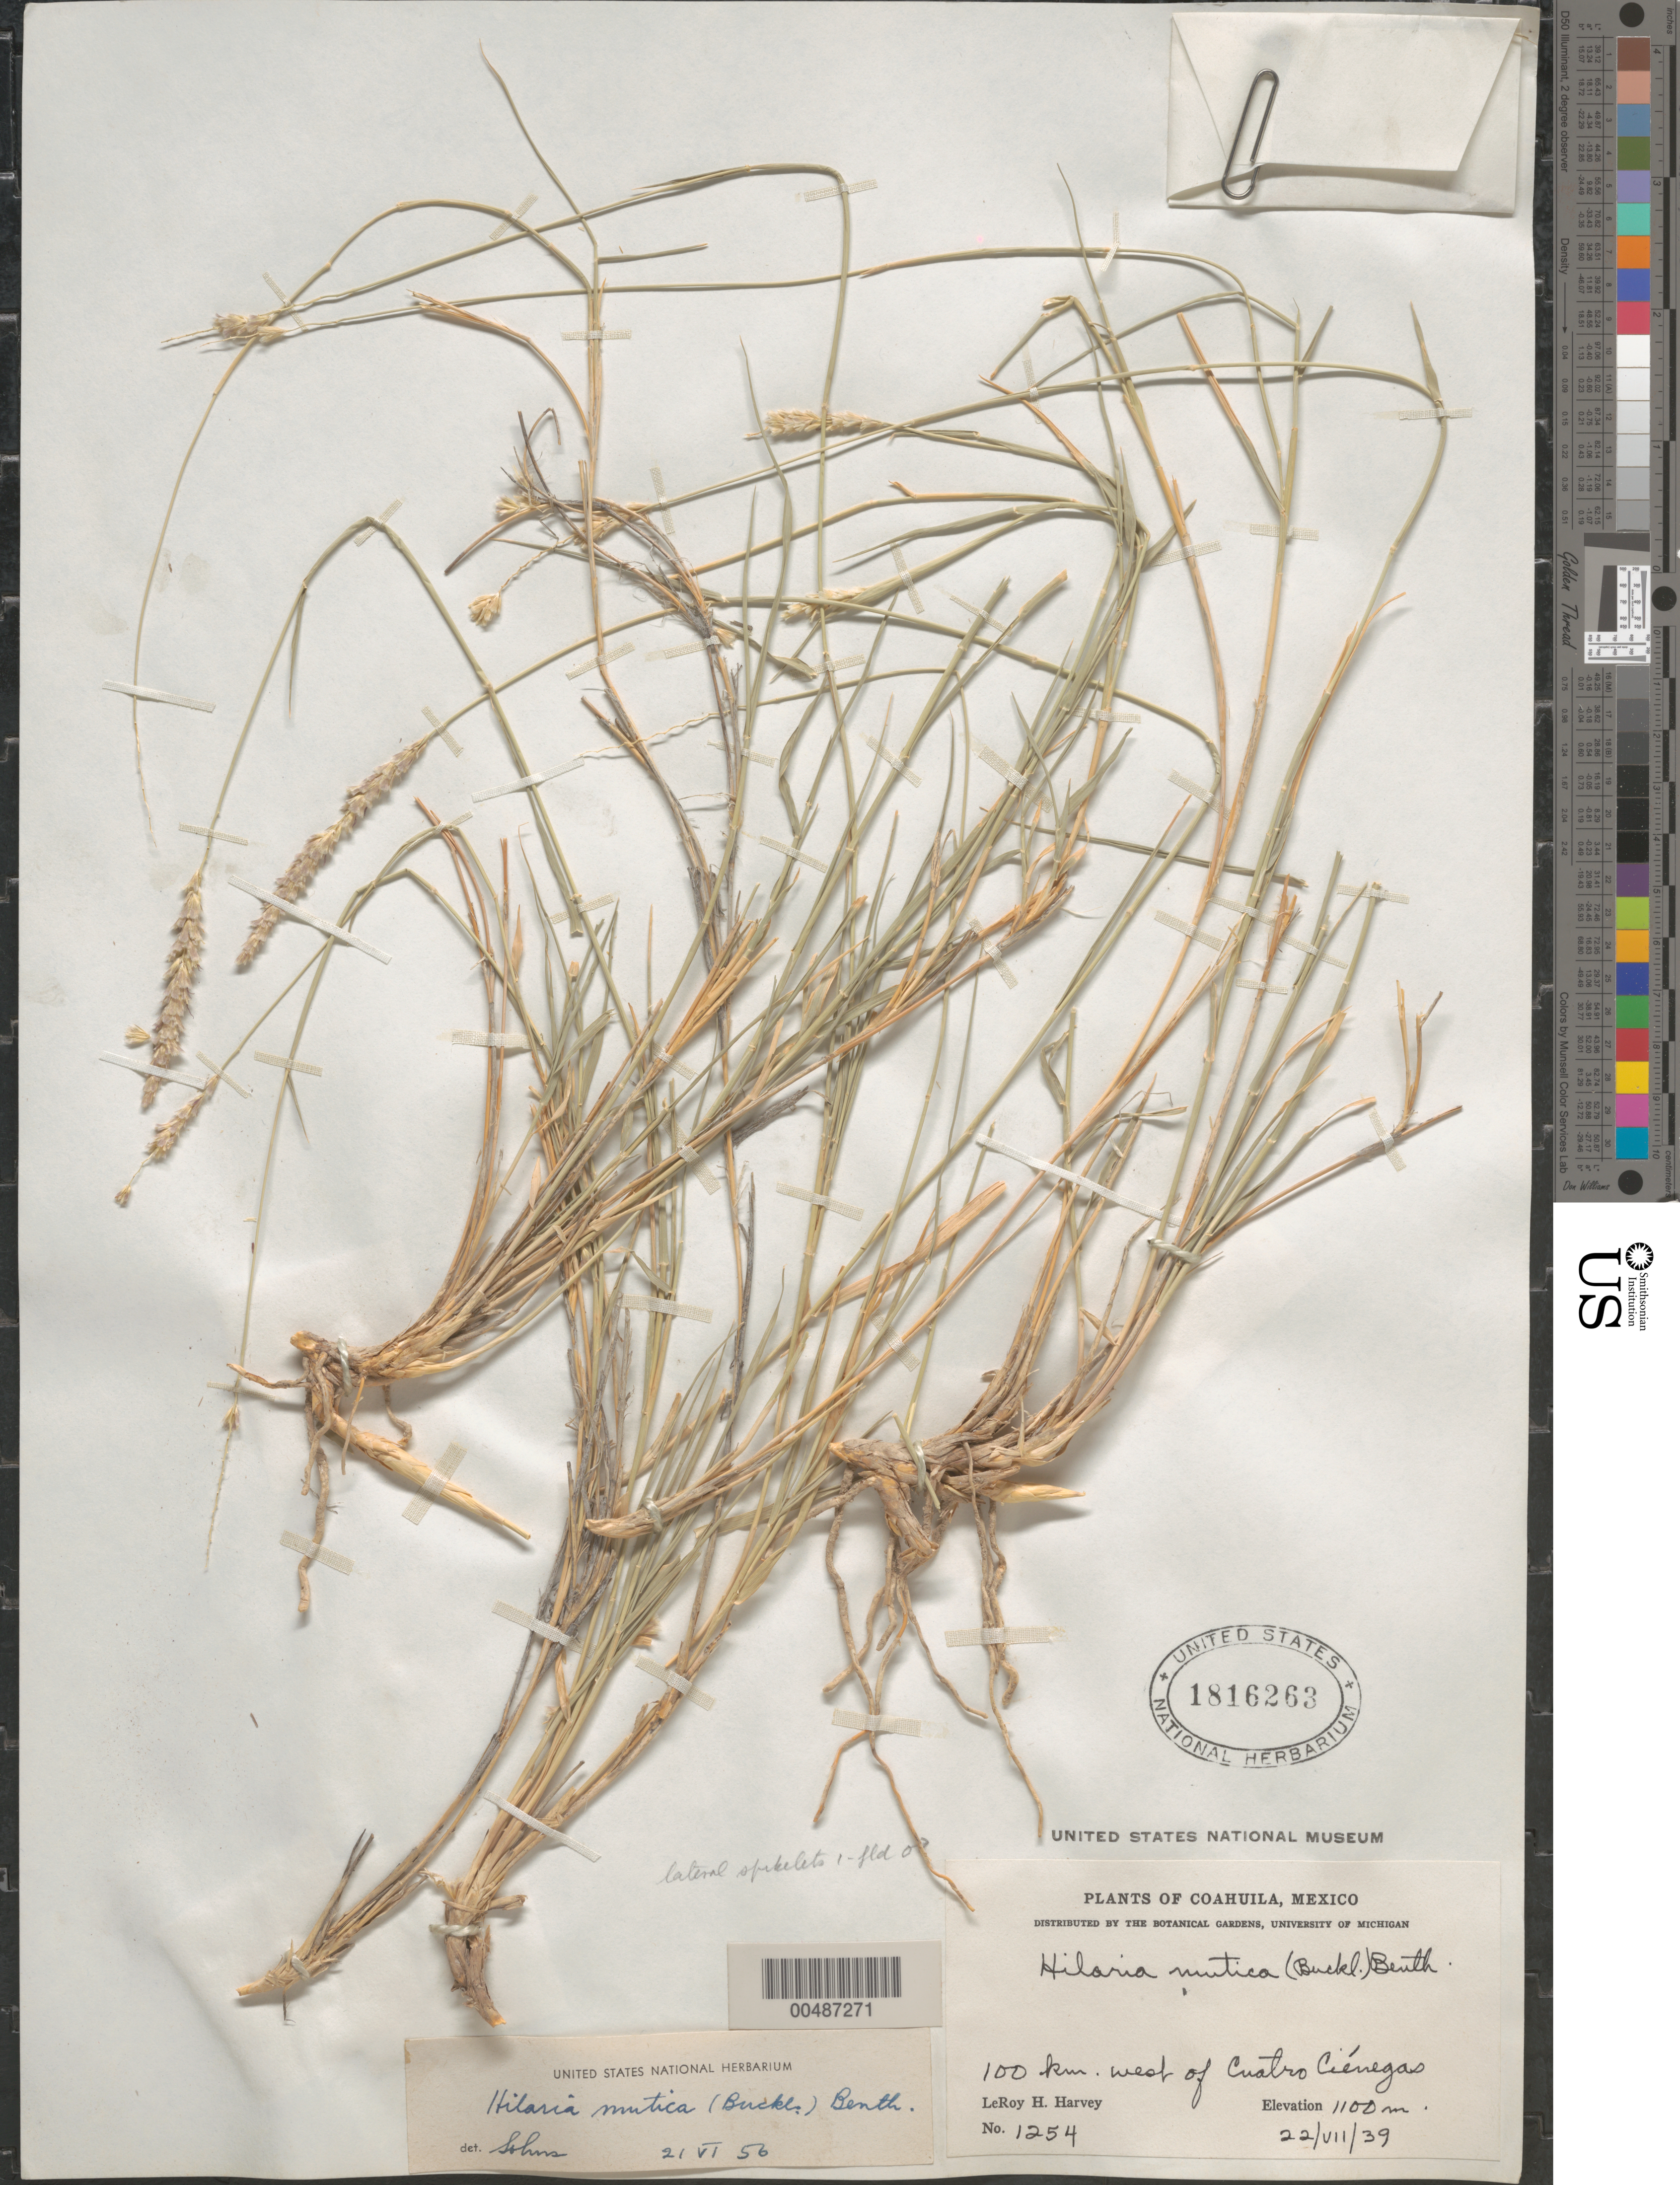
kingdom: Plantae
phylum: Tracheophyta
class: Liliopsida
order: Poales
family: Poaceae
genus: Hilaria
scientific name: Hilaria mutica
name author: (Buckley) Benth.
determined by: Sohns, E. R.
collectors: L. H. Harvey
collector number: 1254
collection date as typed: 22 Jul 1939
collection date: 1939-07-22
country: Mexico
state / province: Coahuila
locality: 100 km W of Cuatro Ciénegas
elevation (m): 1100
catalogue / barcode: US 1816263